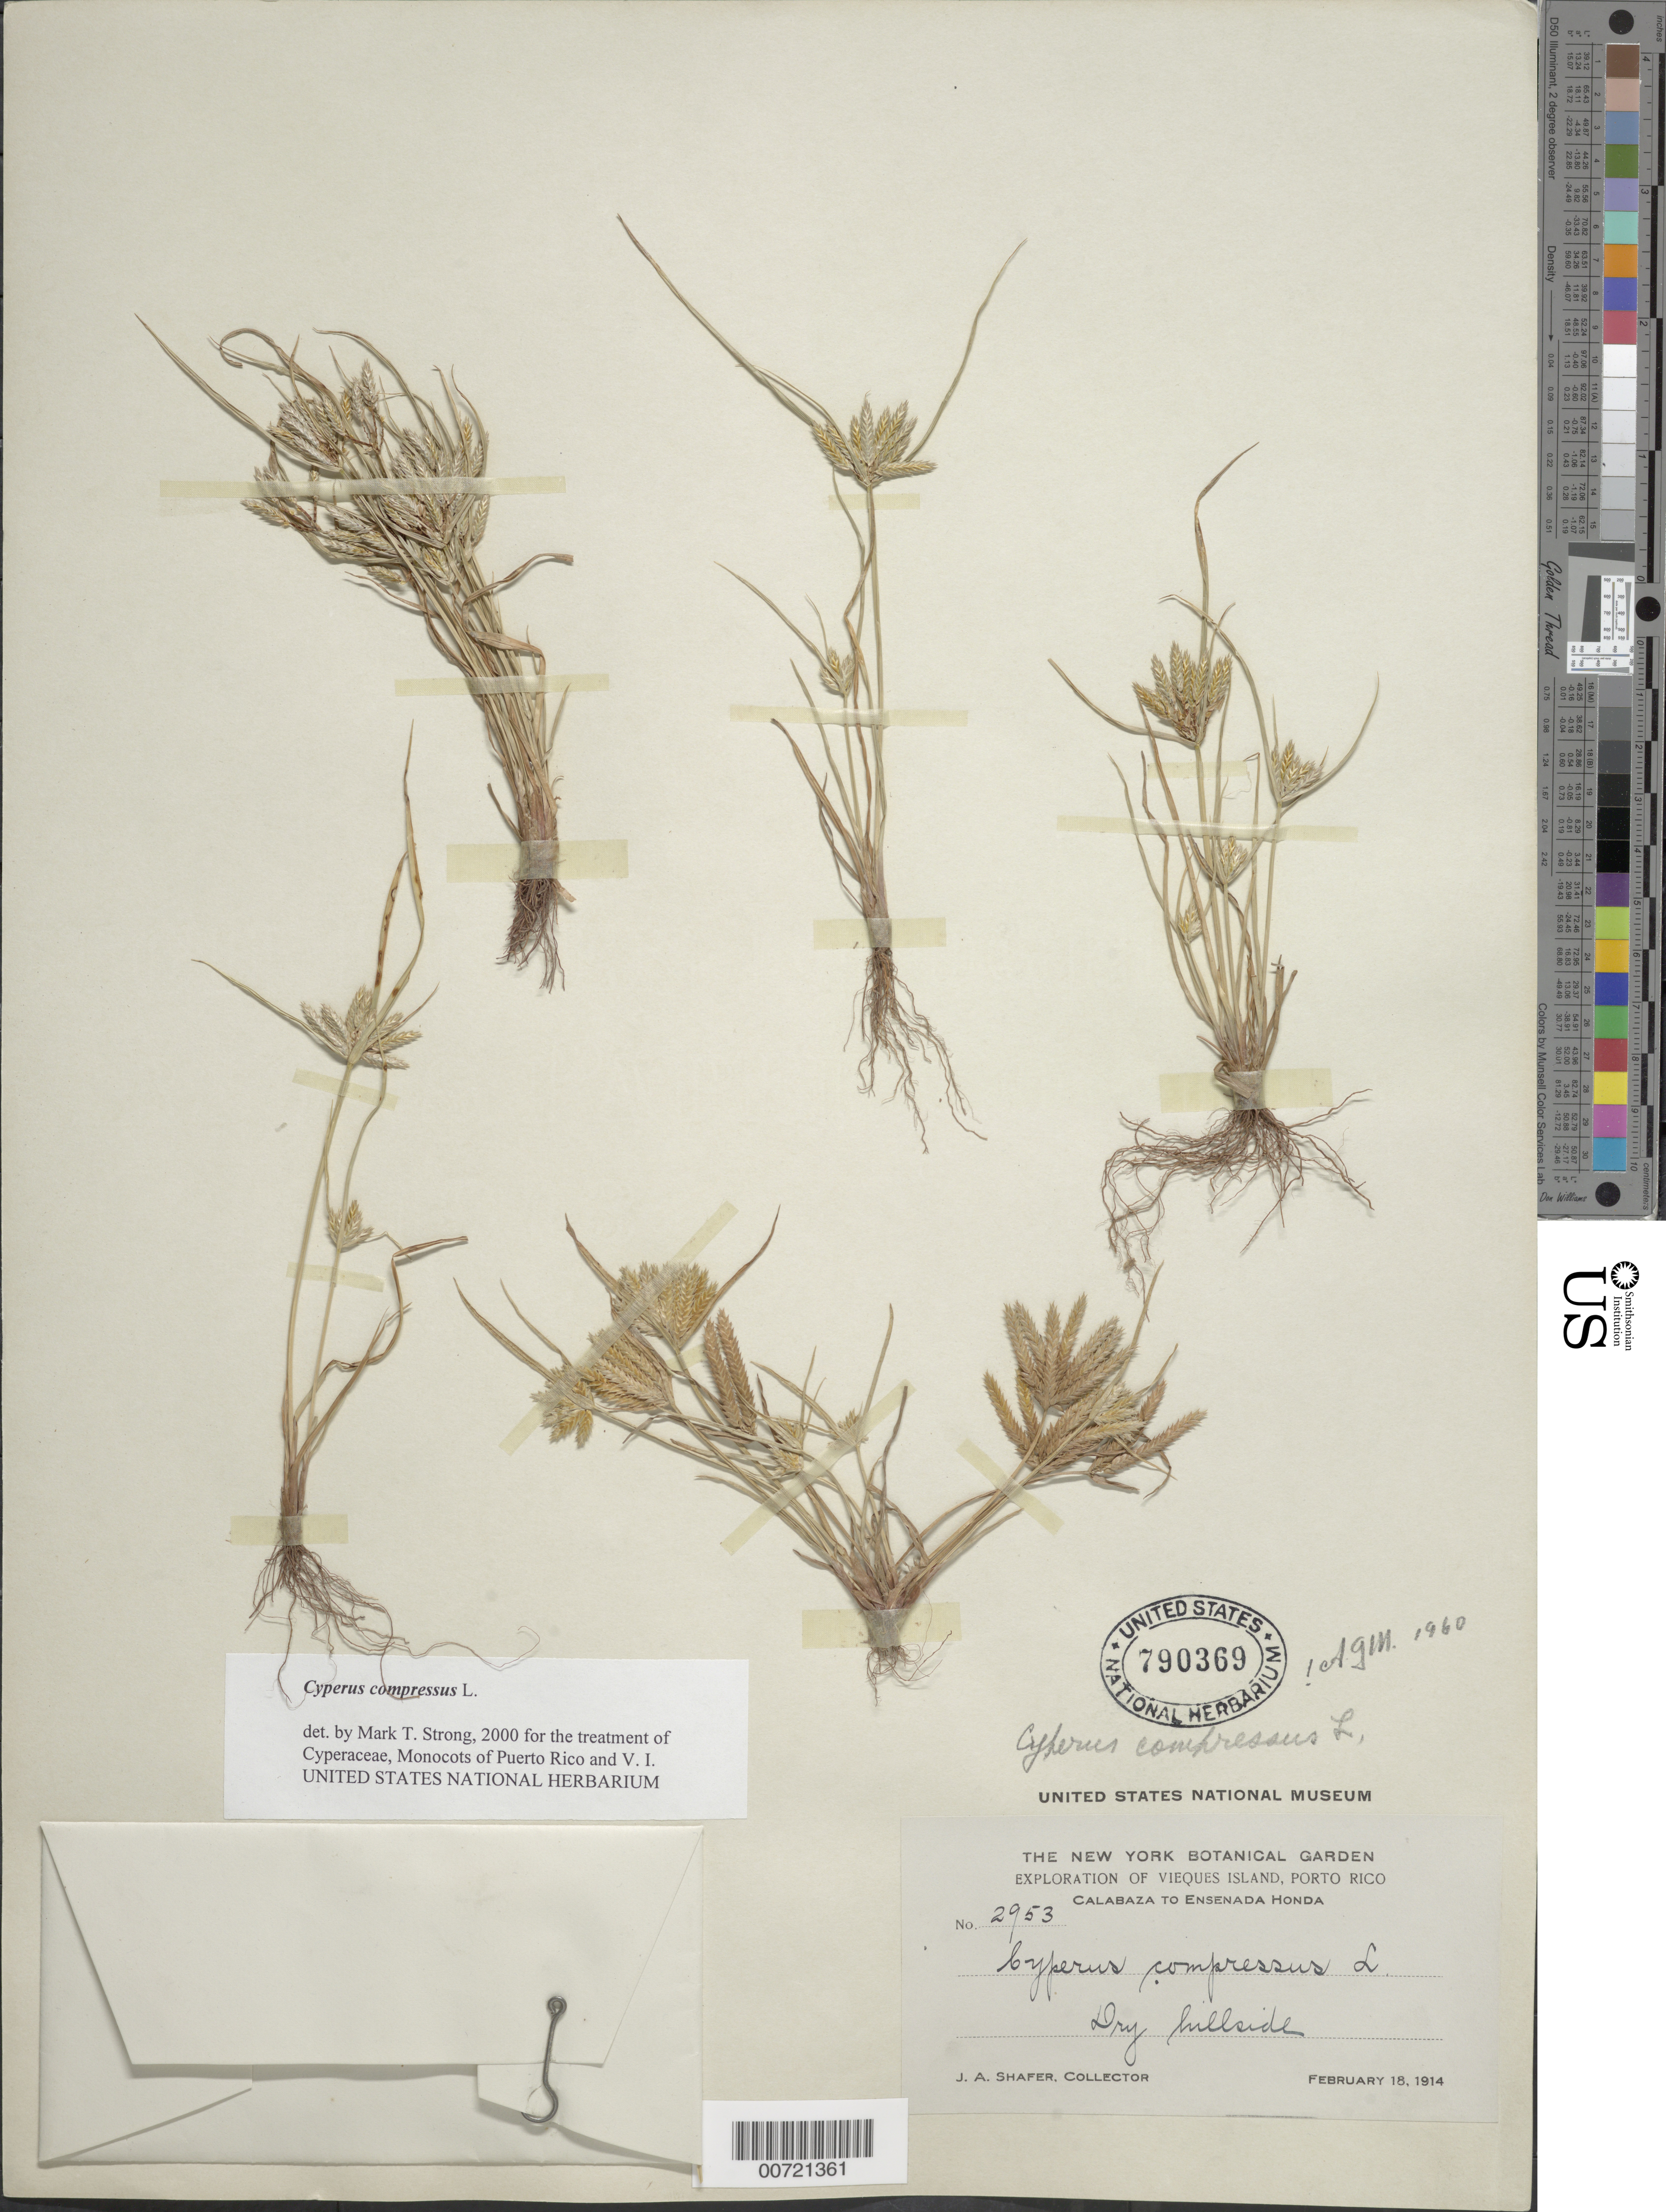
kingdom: Plantae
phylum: Tracheophyta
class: Liliopsida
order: Poales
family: Cyperaceae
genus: Cyperus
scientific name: Cyperus compressus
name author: L.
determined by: Strong, M. T., (US), Smithsonian Institution - National Museum of Natural History (UNITED STATES)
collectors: J. A. Shafer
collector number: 2953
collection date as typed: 18 Feb 1914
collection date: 1914-02-18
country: Puerto Rico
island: Vieques I.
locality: Vieques Island: Calabaza to Ensenada Honda.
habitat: Dry hillside.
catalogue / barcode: US 790369